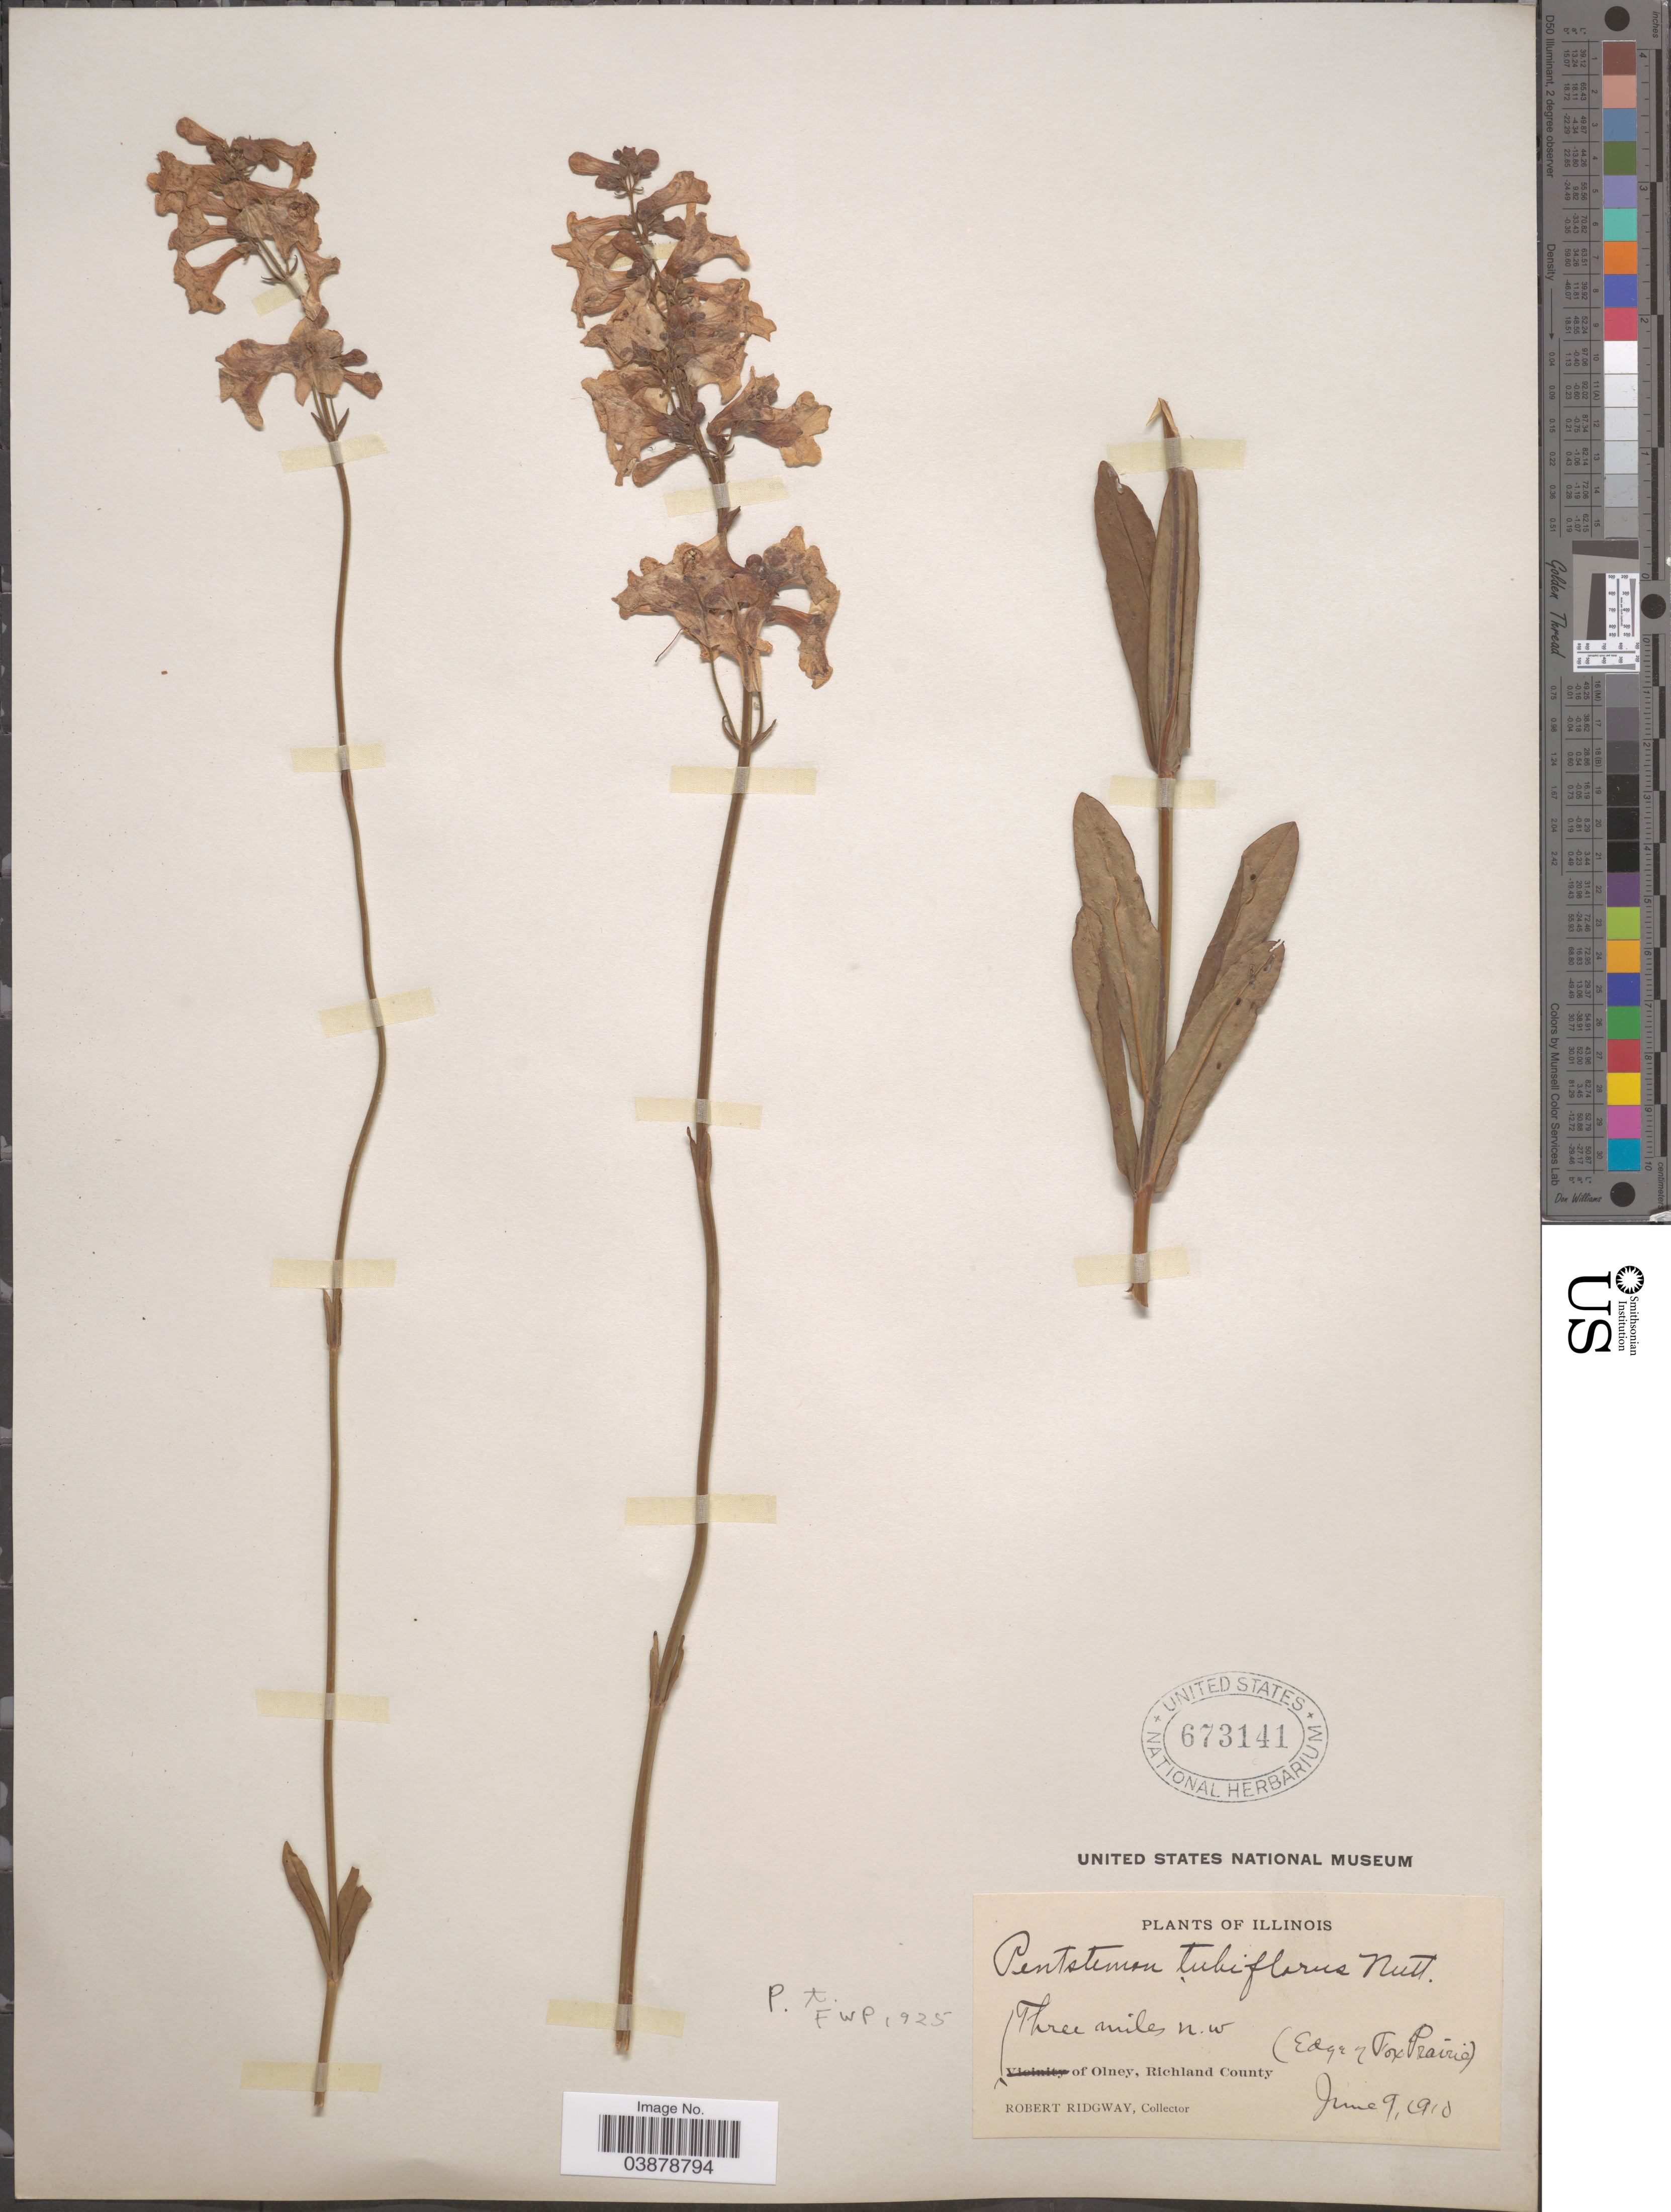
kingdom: Plantae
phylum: Tracheophyta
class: Magnoliopsida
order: Lamiales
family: Plantaginaceae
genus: Penstemon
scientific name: Penstemon tubaeflorus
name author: Nutt.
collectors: R. Ridgway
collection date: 1910-06-09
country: United States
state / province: Illinois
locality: Three miles N.W. of Olney, Richland County. (Edge of Fox Prairie).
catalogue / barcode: US 673141